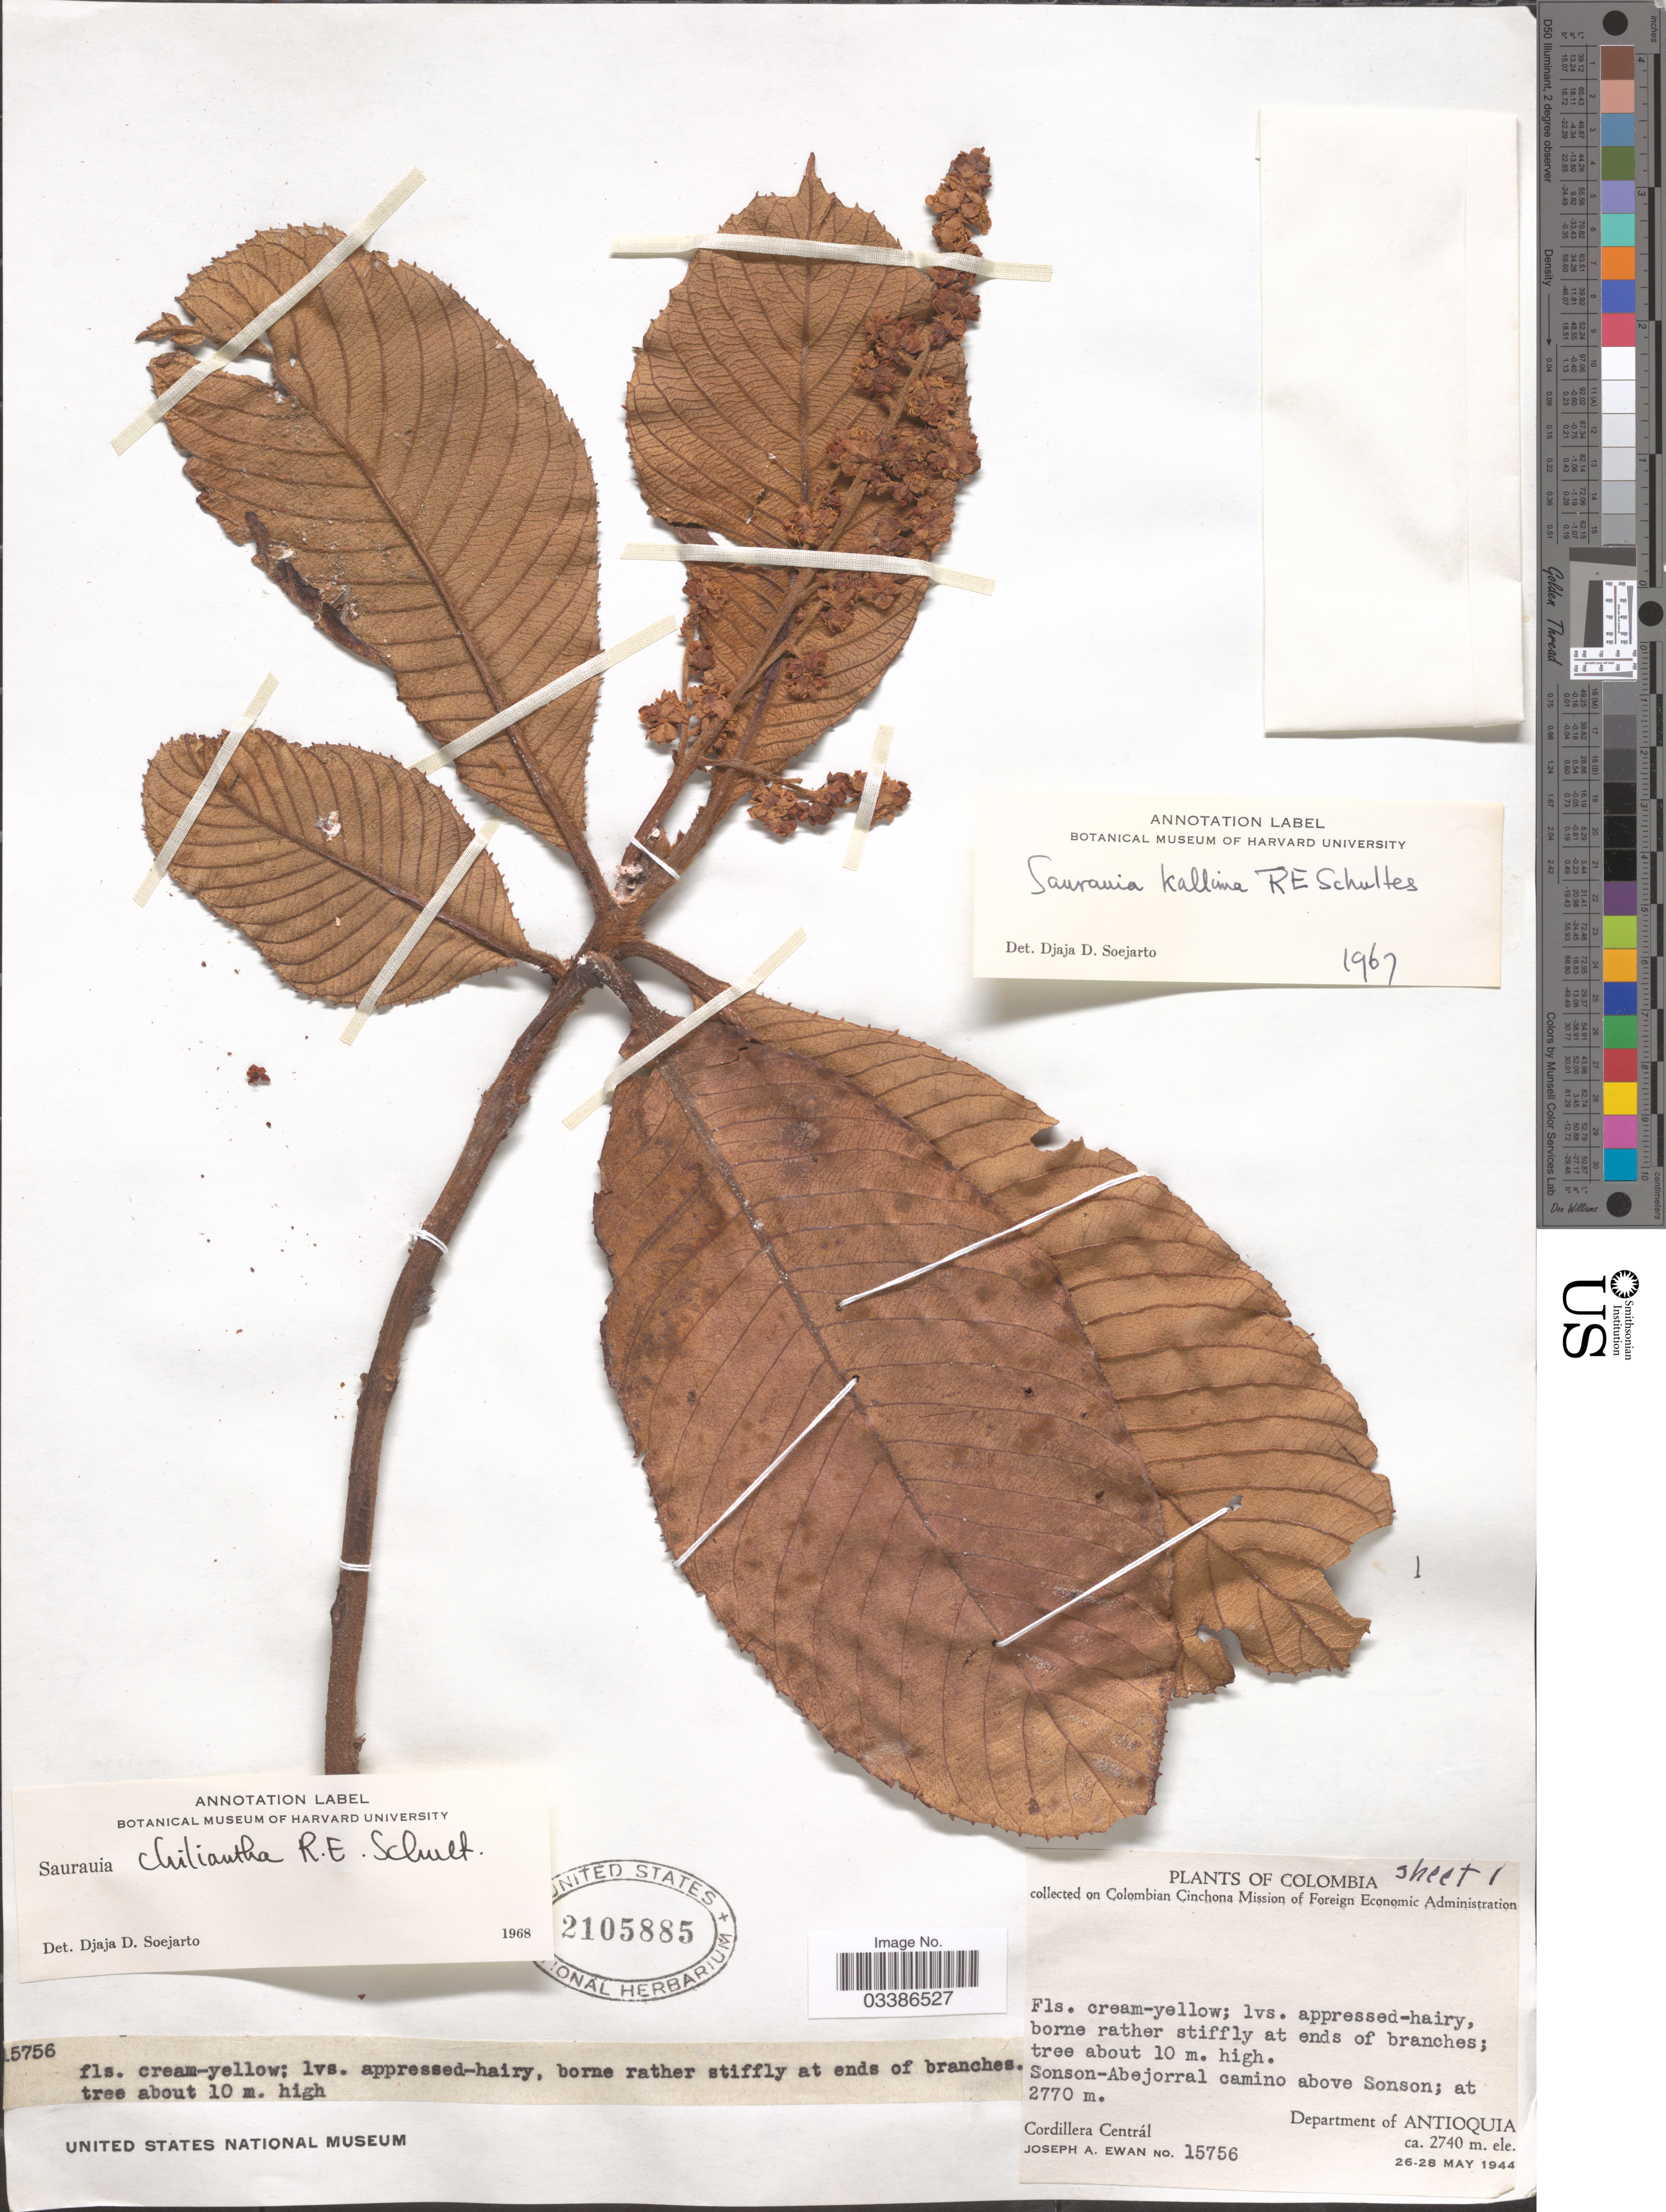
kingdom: Plantae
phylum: Tracheophyta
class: Magnoliopsida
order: Ericales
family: Actinidiaceae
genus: Saurauia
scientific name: Saurauia chiliantha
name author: R.E. Schult.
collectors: J. A. Ewan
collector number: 15756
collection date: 1944-05-26/1944-05-28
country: Colombia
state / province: Antioquia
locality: Sonson-Abejorral camino above Sonson. Department of Antioquia. Cordillera Centrál.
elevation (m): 2740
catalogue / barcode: US 2105885